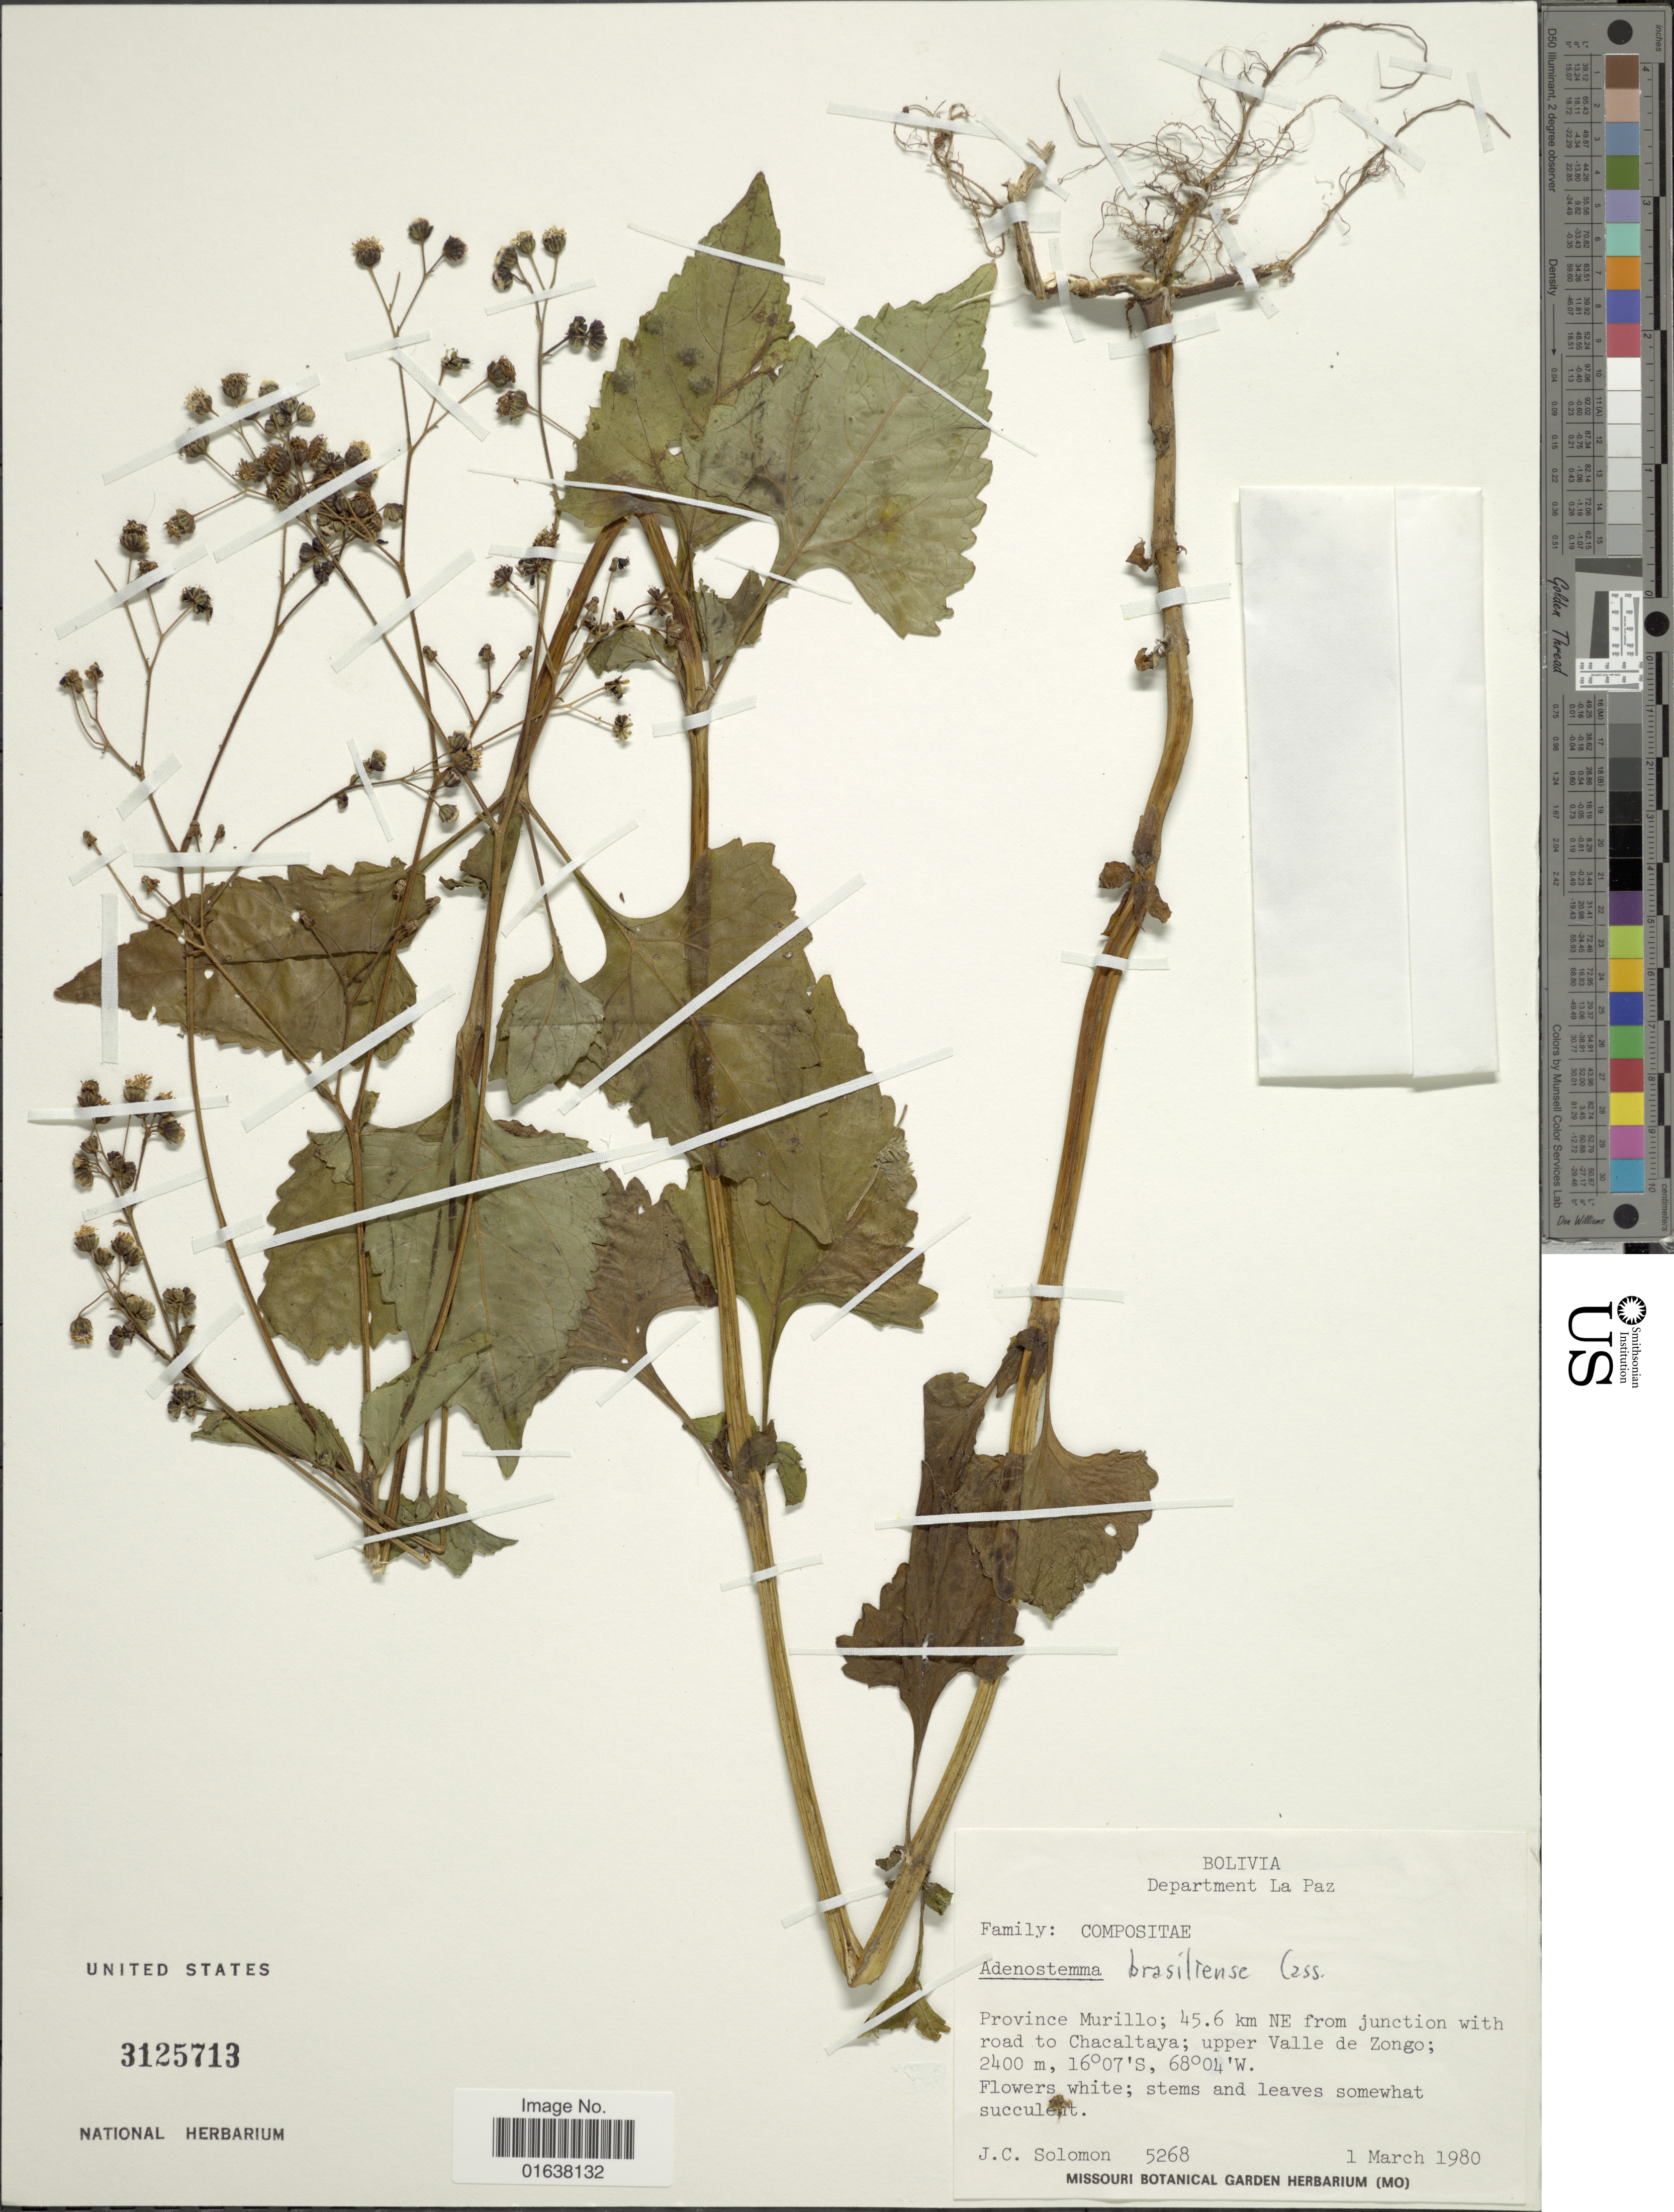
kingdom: Plantae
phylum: Tracheophyta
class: Magnoliopsida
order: Asterales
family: Asteraceae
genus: Adenostemma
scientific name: Adenostemma brasilianum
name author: (Pers.) Cass.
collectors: J. C. Solomon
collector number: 5268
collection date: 1980-03-01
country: Bolivia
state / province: La Paz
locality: Province Murillo: 45.6 km NE from junction with road to Chacaltaya; upper Valle de Zongo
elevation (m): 2400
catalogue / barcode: US 3125713